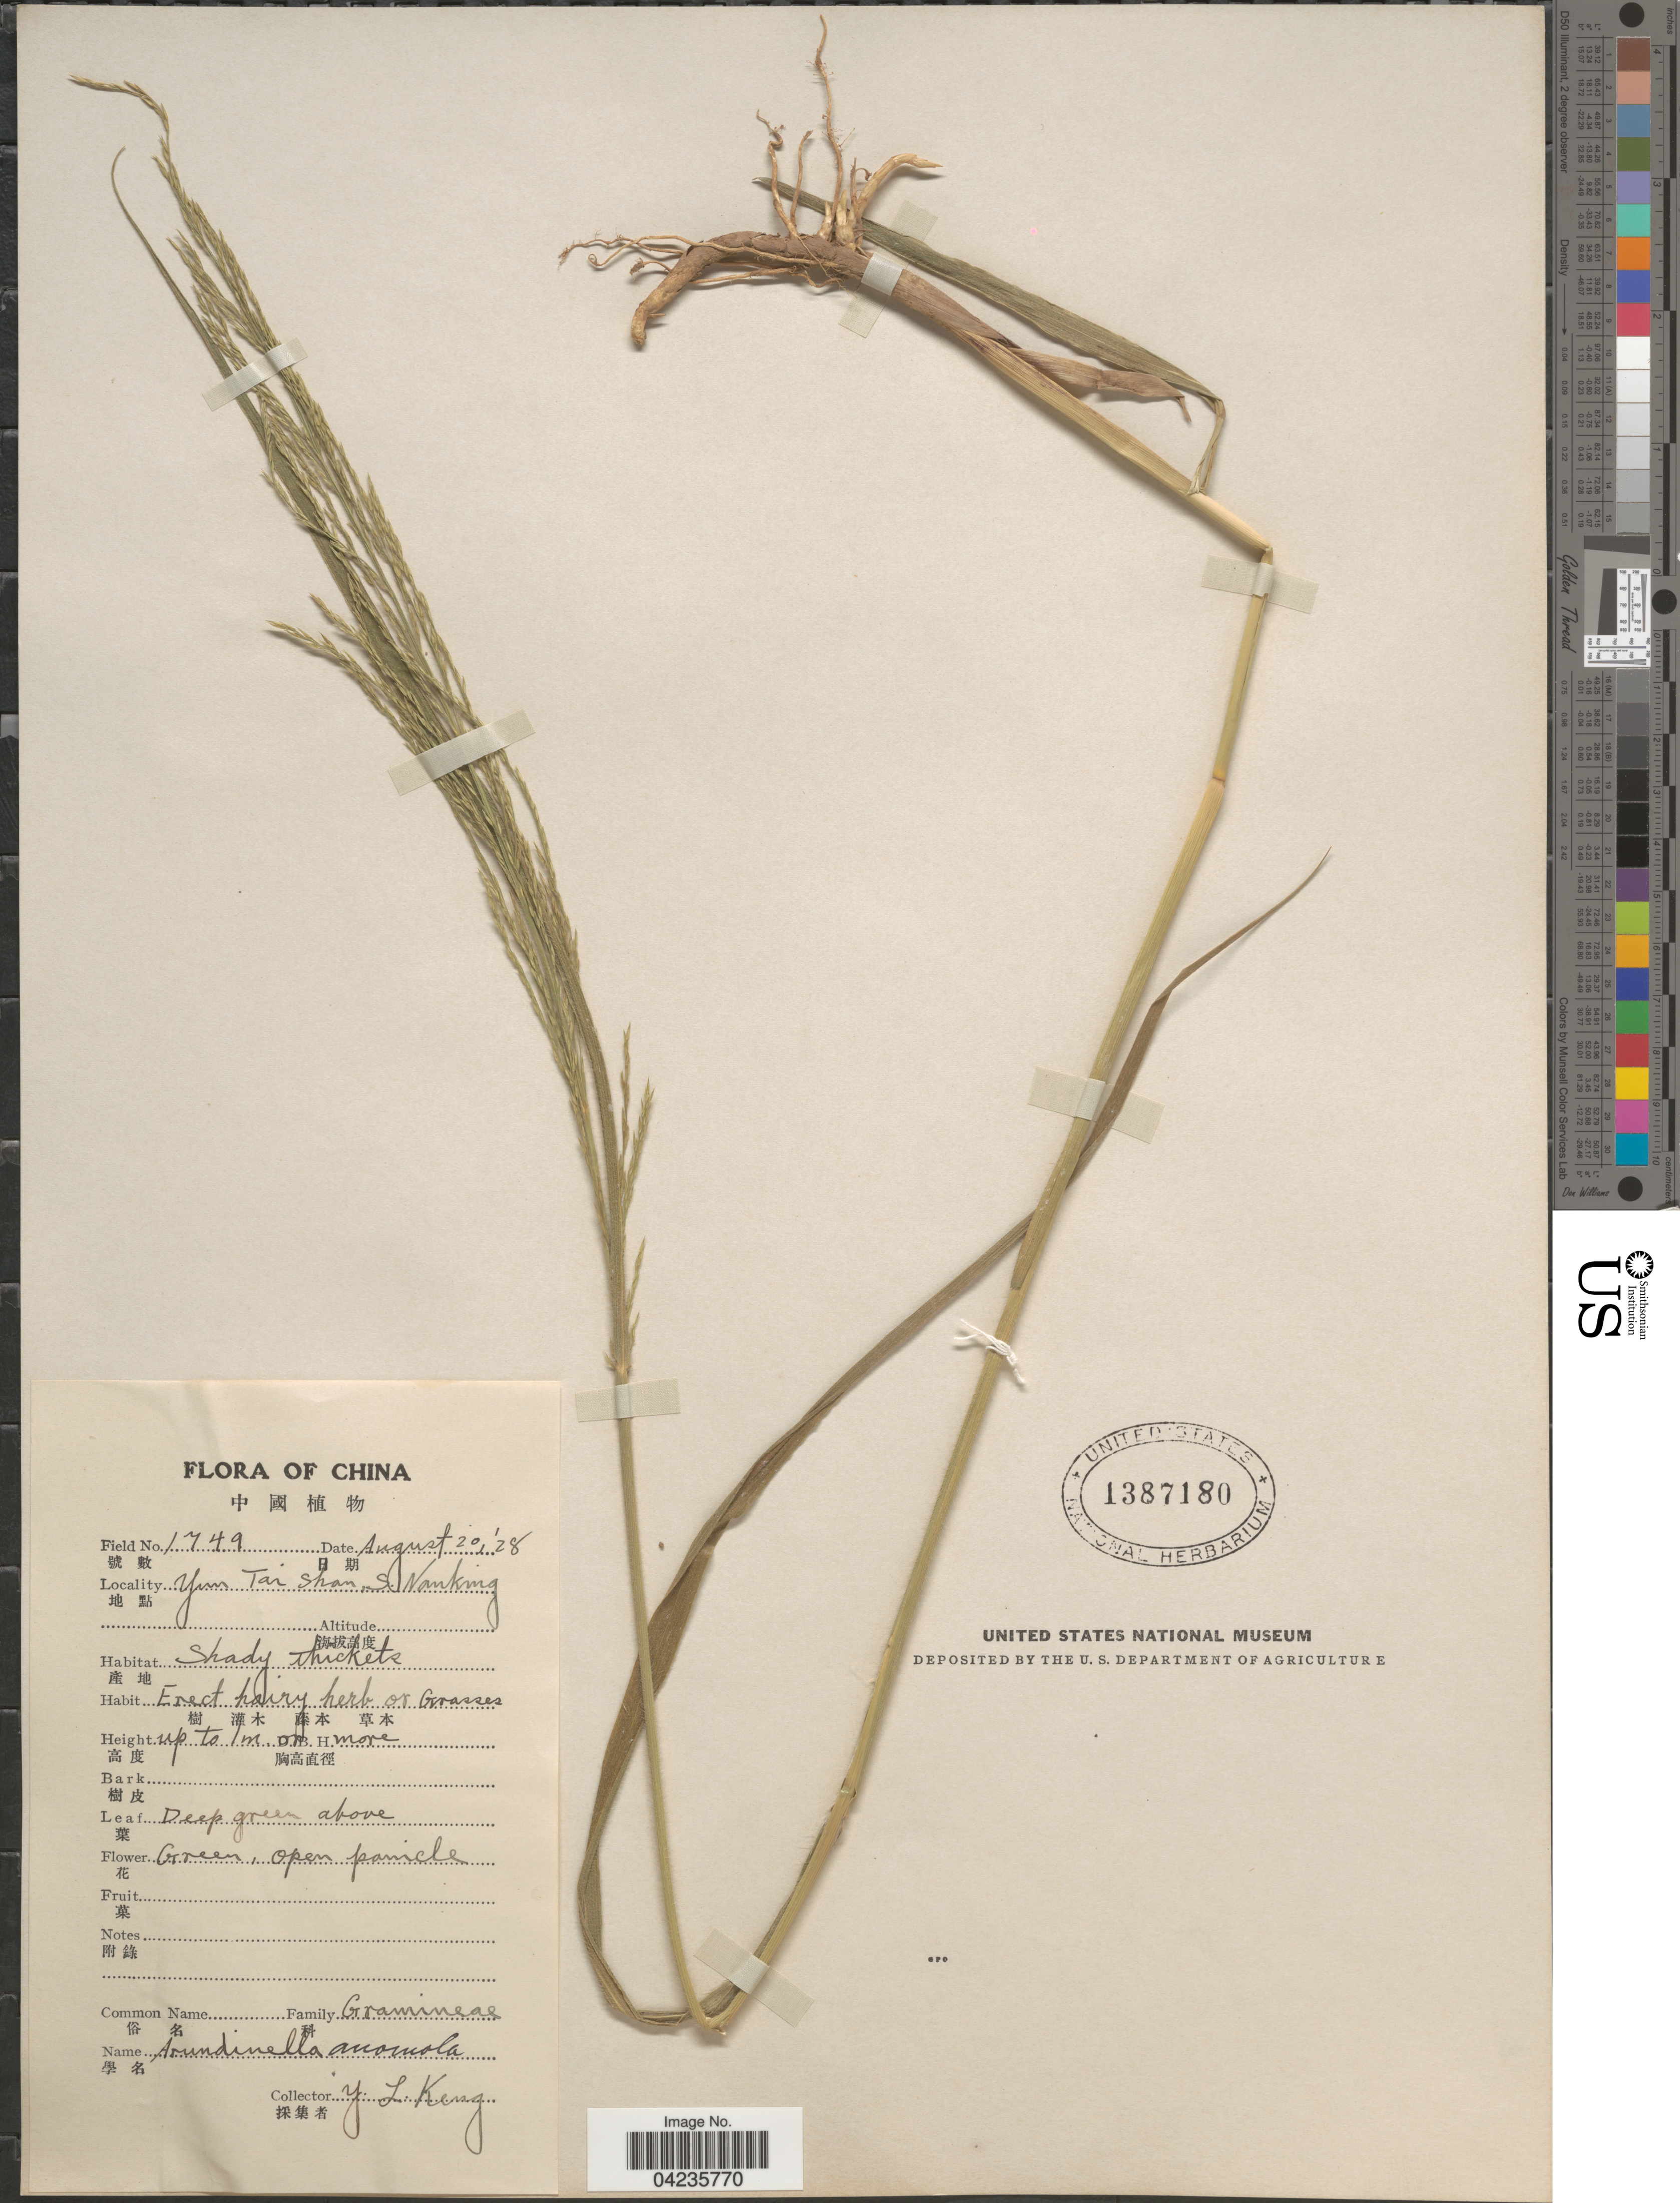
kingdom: Plantae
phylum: Tracheophyta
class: Liliopsida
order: Poales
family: Poaceae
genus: Arundinella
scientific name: Arundinella hirta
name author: (Thunb.) Tanaka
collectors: Y. L. Keng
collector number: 1749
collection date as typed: Transcribed d/m/y: 20/8/28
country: China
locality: Yun Tai Shan, S. Nanking.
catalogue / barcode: US 1387180